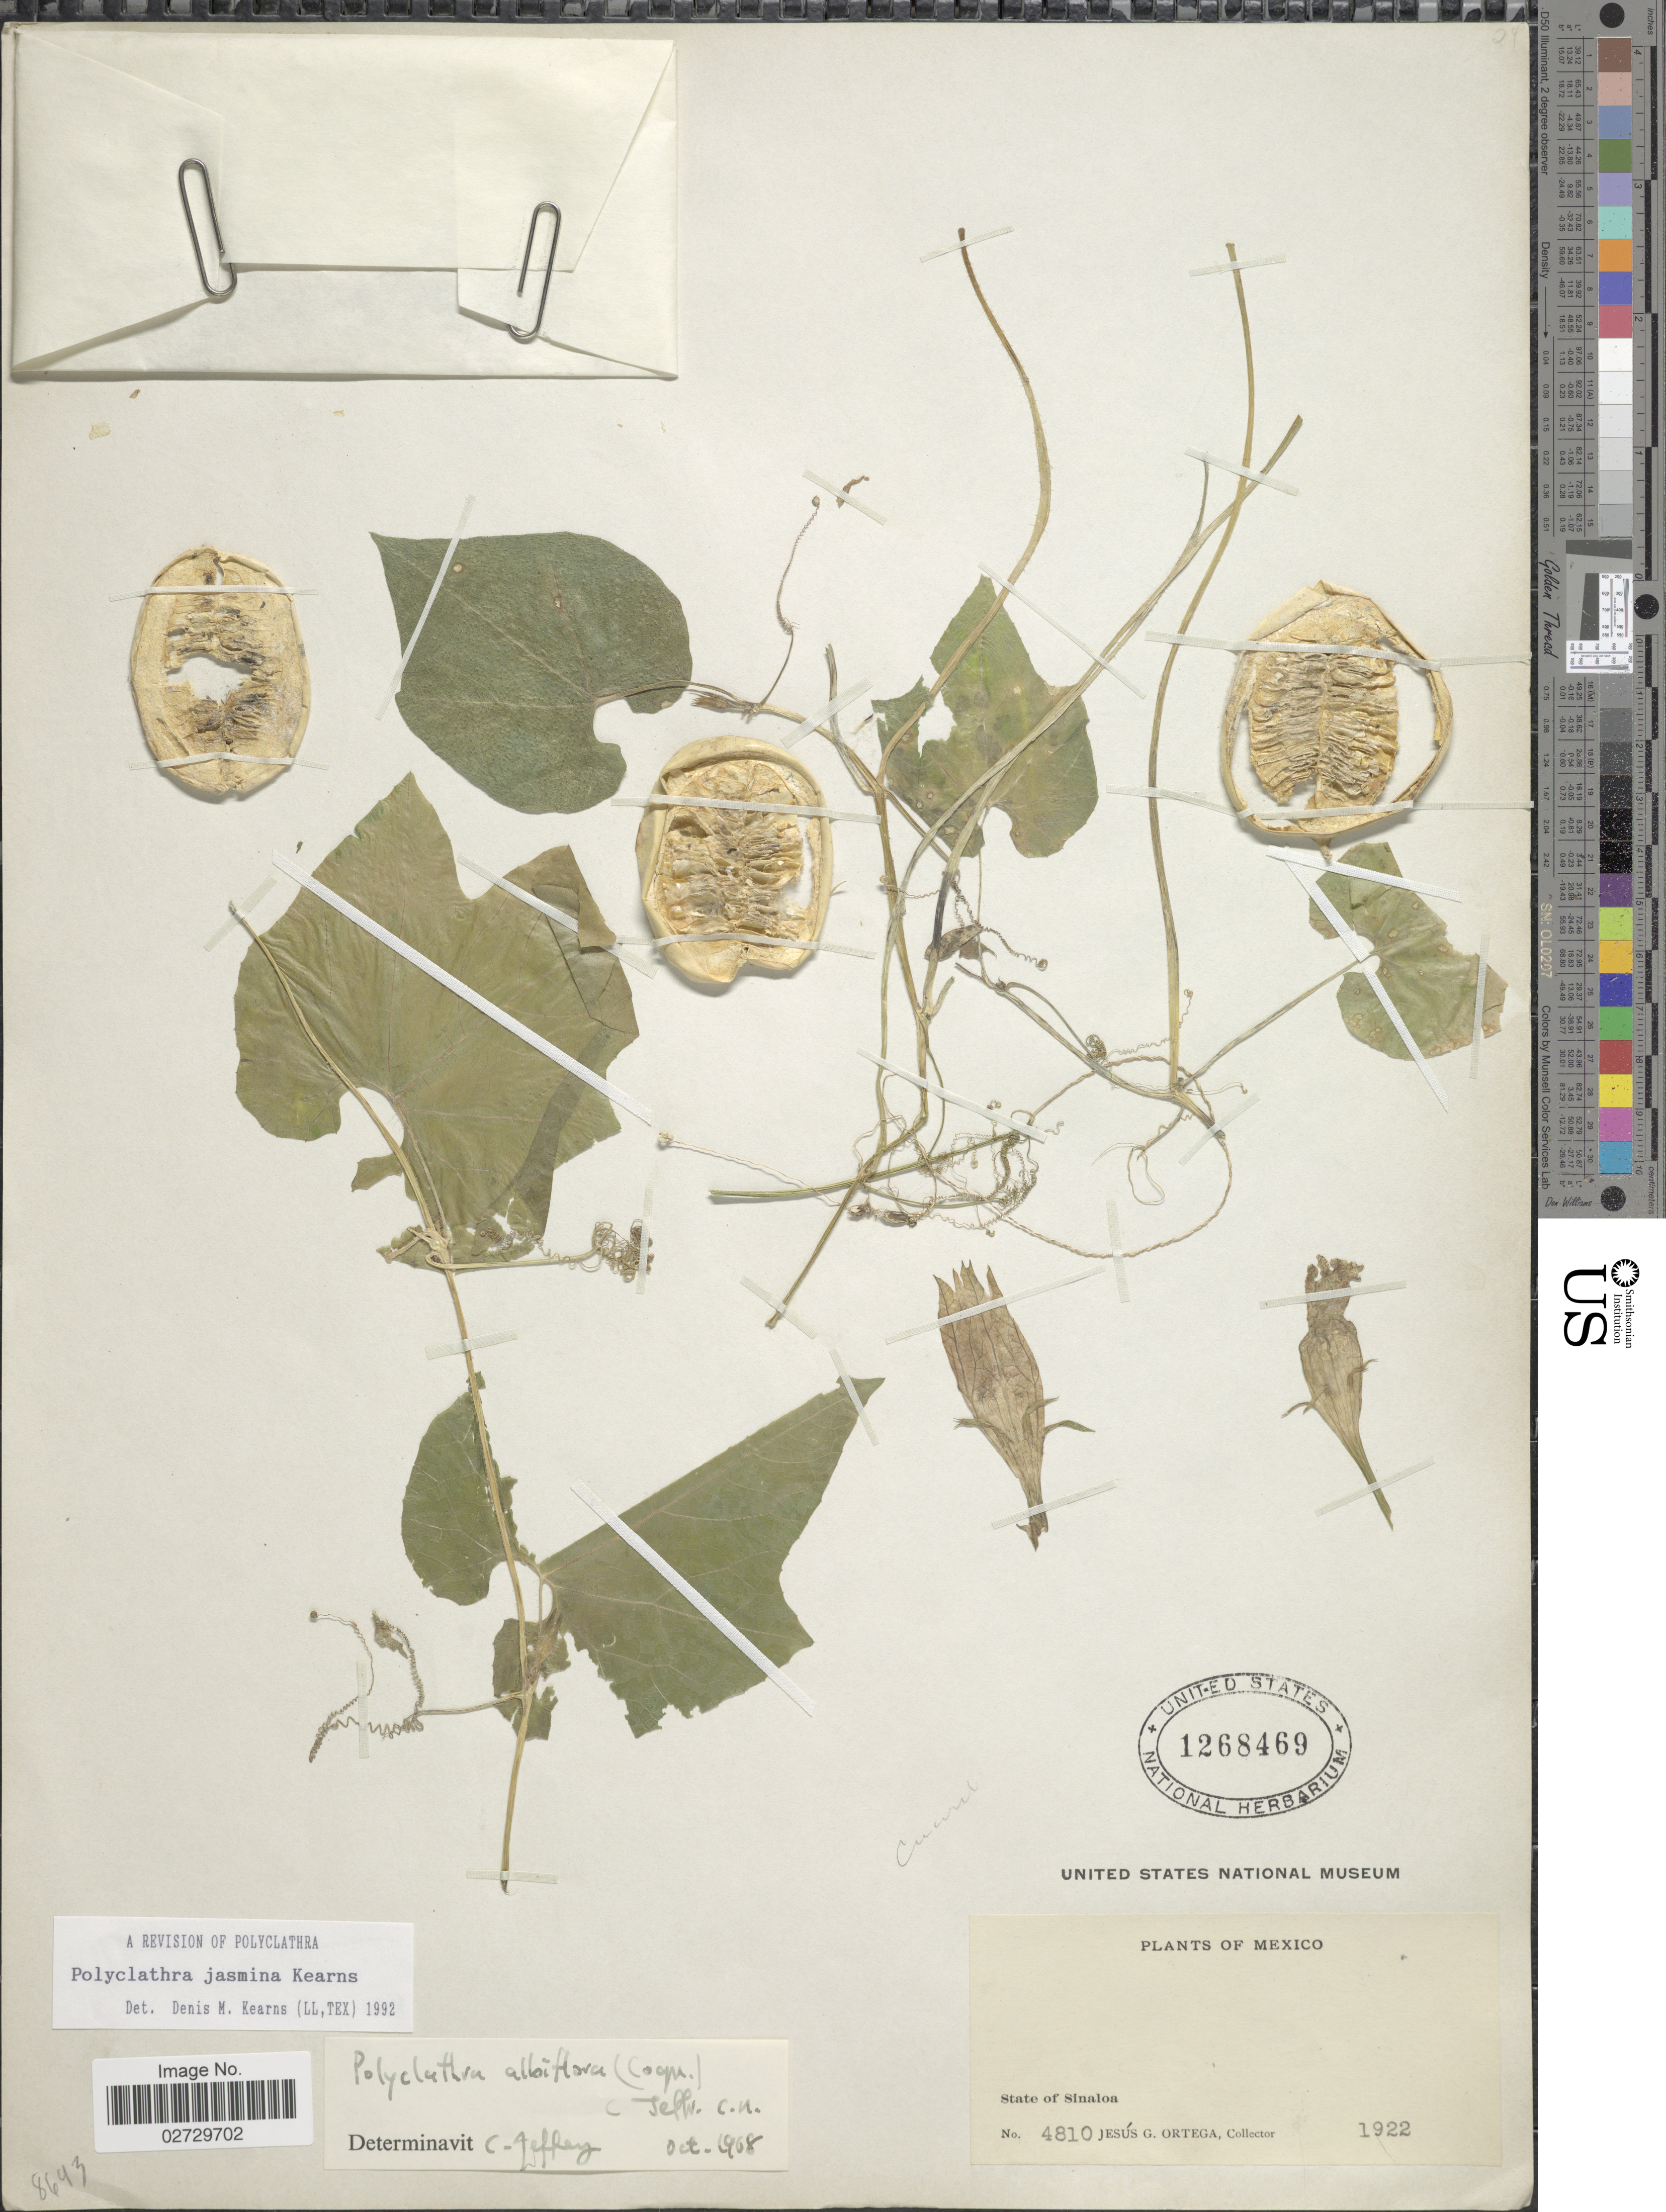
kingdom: Plantae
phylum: Tracheophyta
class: Magnoliopsida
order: Cucurbitales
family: Cucurbitaceae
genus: Polyclathra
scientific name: Polyclathra jasmina Kearns, ined.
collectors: J. Ortega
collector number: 4810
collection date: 1922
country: Mexico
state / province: Sinaloa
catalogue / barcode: US 1268469